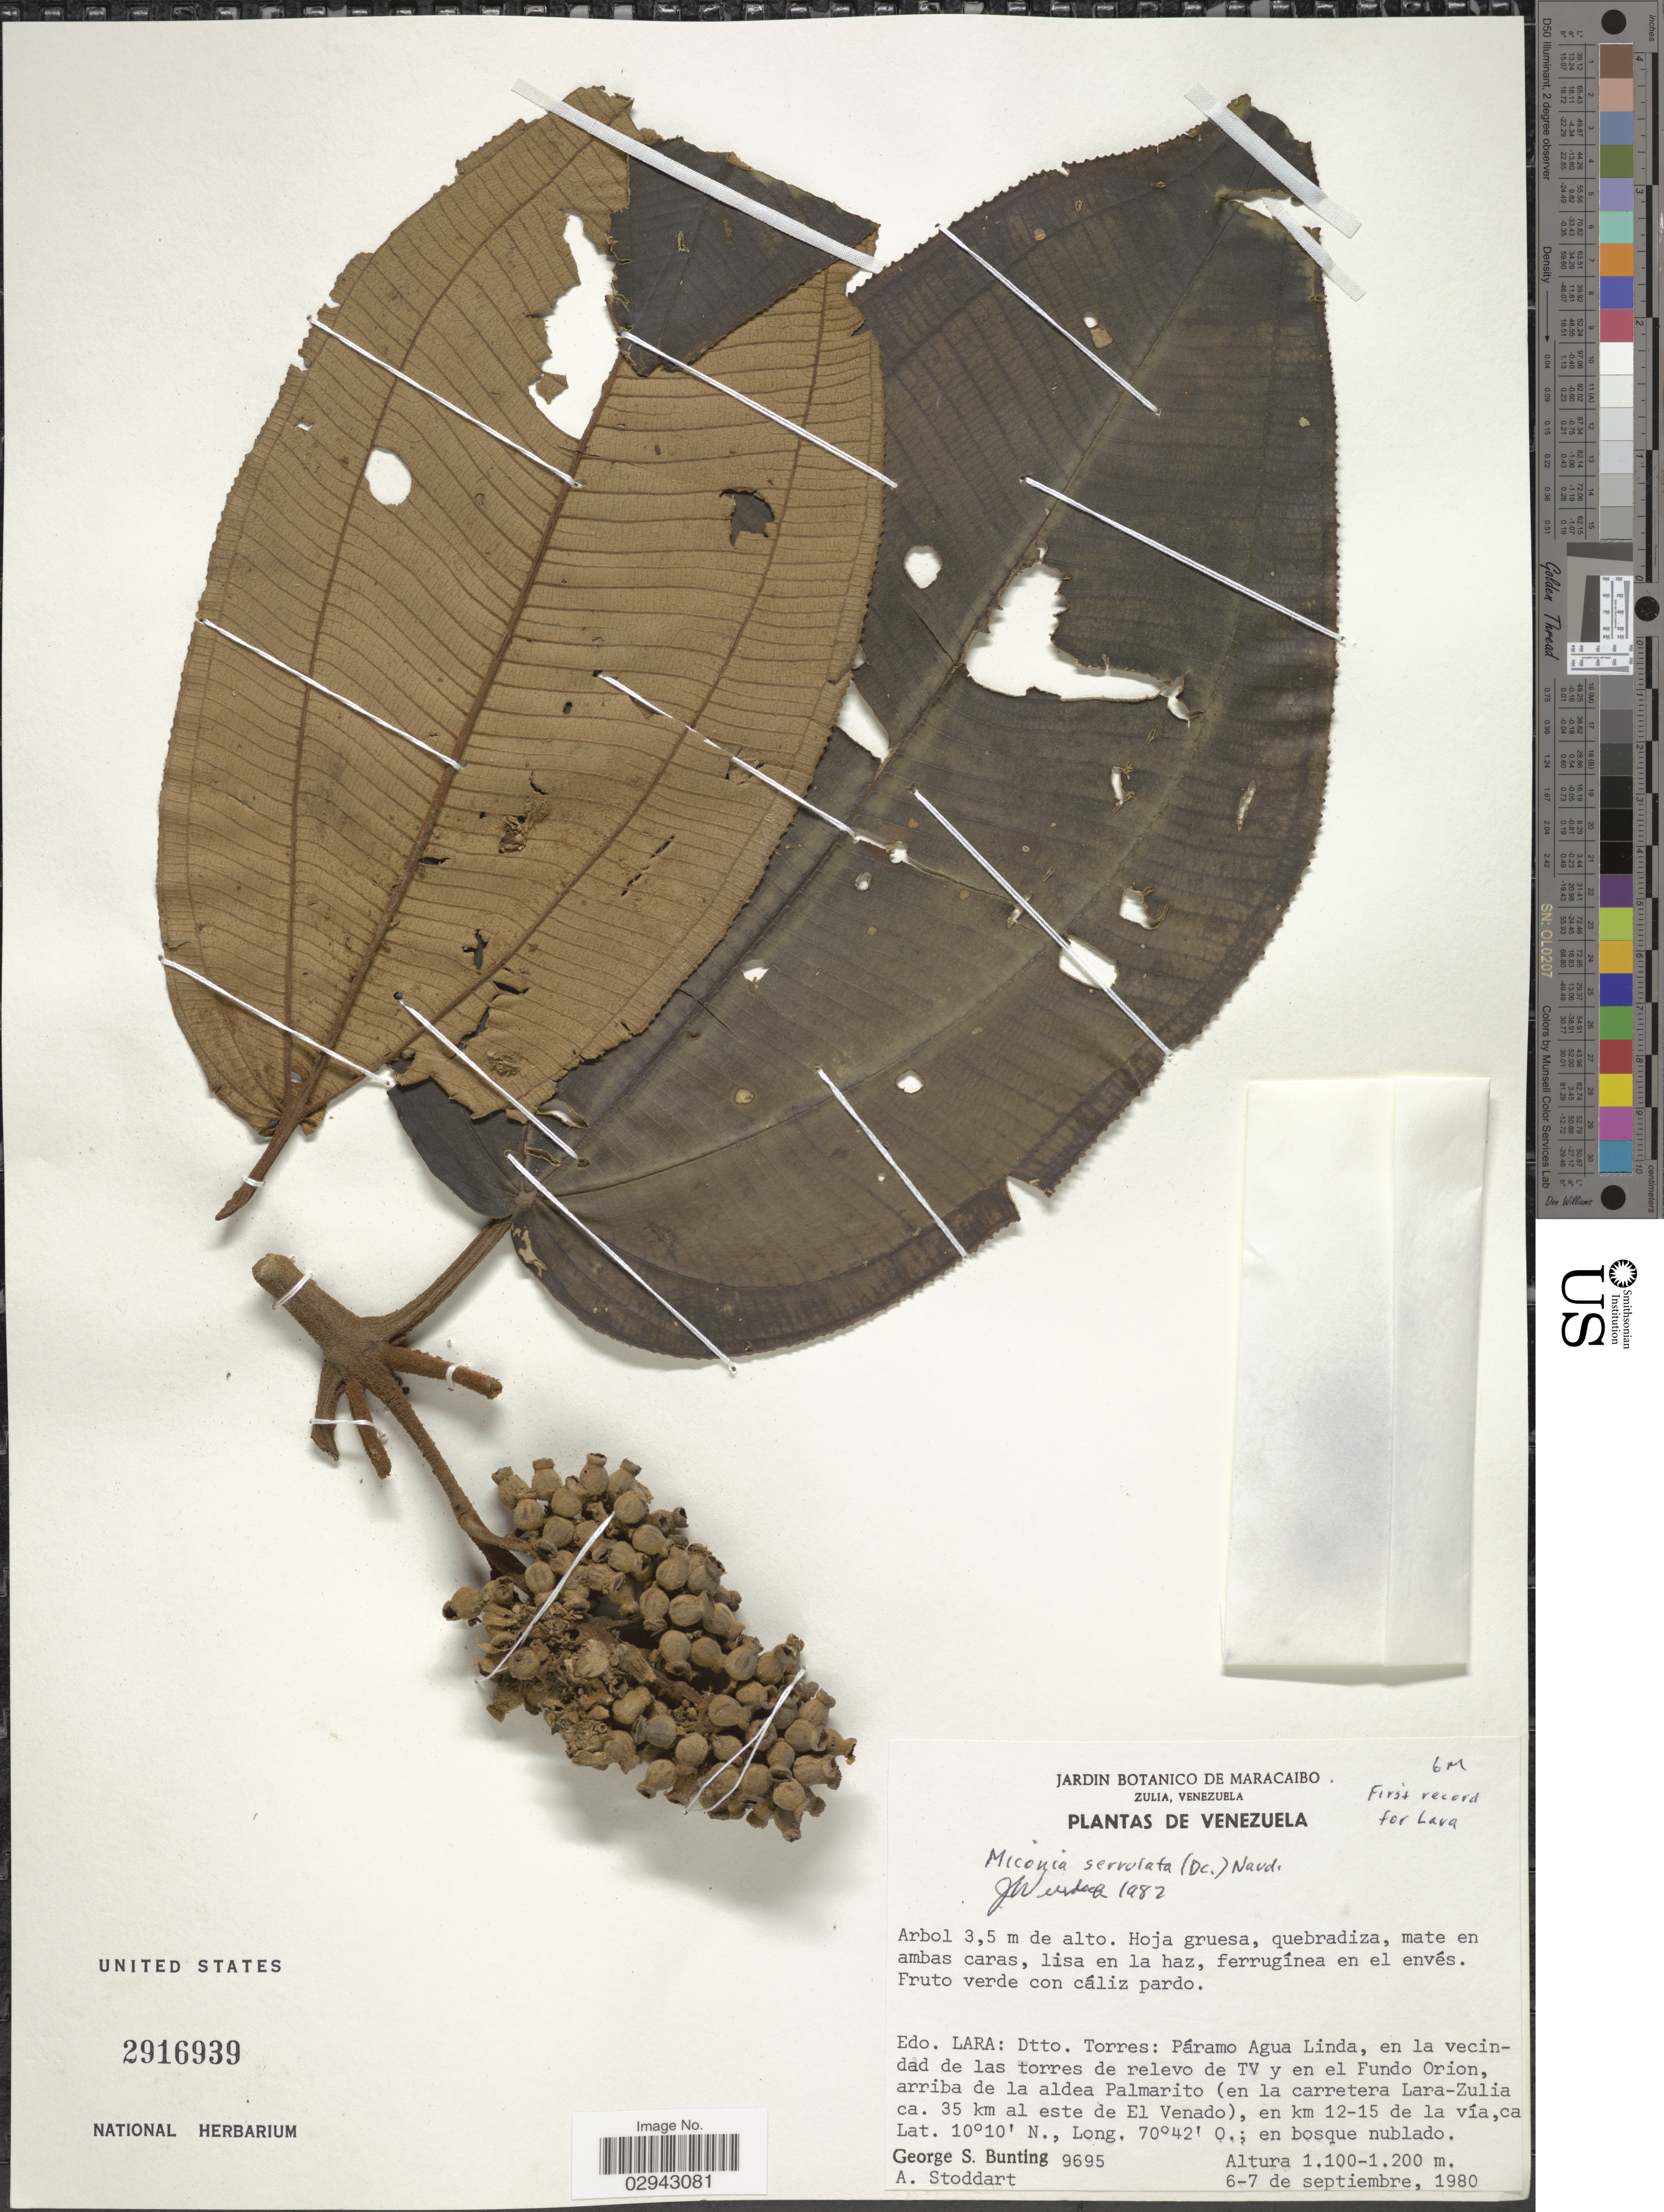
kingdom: Plantae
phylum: Tracheophyta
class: Magnoliopsida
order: Myrtales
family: Melastomataceae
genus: Miconia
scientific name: Miconia serrulata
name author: (DC.) Naudin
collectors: G. S. Bunting & A. Stoddart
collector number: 9695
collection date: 1980-09-06/1980-09-07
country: Venezuela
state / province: Lara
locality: Dtto. Torres: Páramo Agua Linda, en la vecindad de las torres de relevo de TV y en el Fundo Orion, arriba de la aldea Plamarito (en la carretera Lara-Zulia ca. 35 km al este de El Venado), en km 12-15 de la vía.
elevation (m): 1100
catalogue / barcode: US 2916939